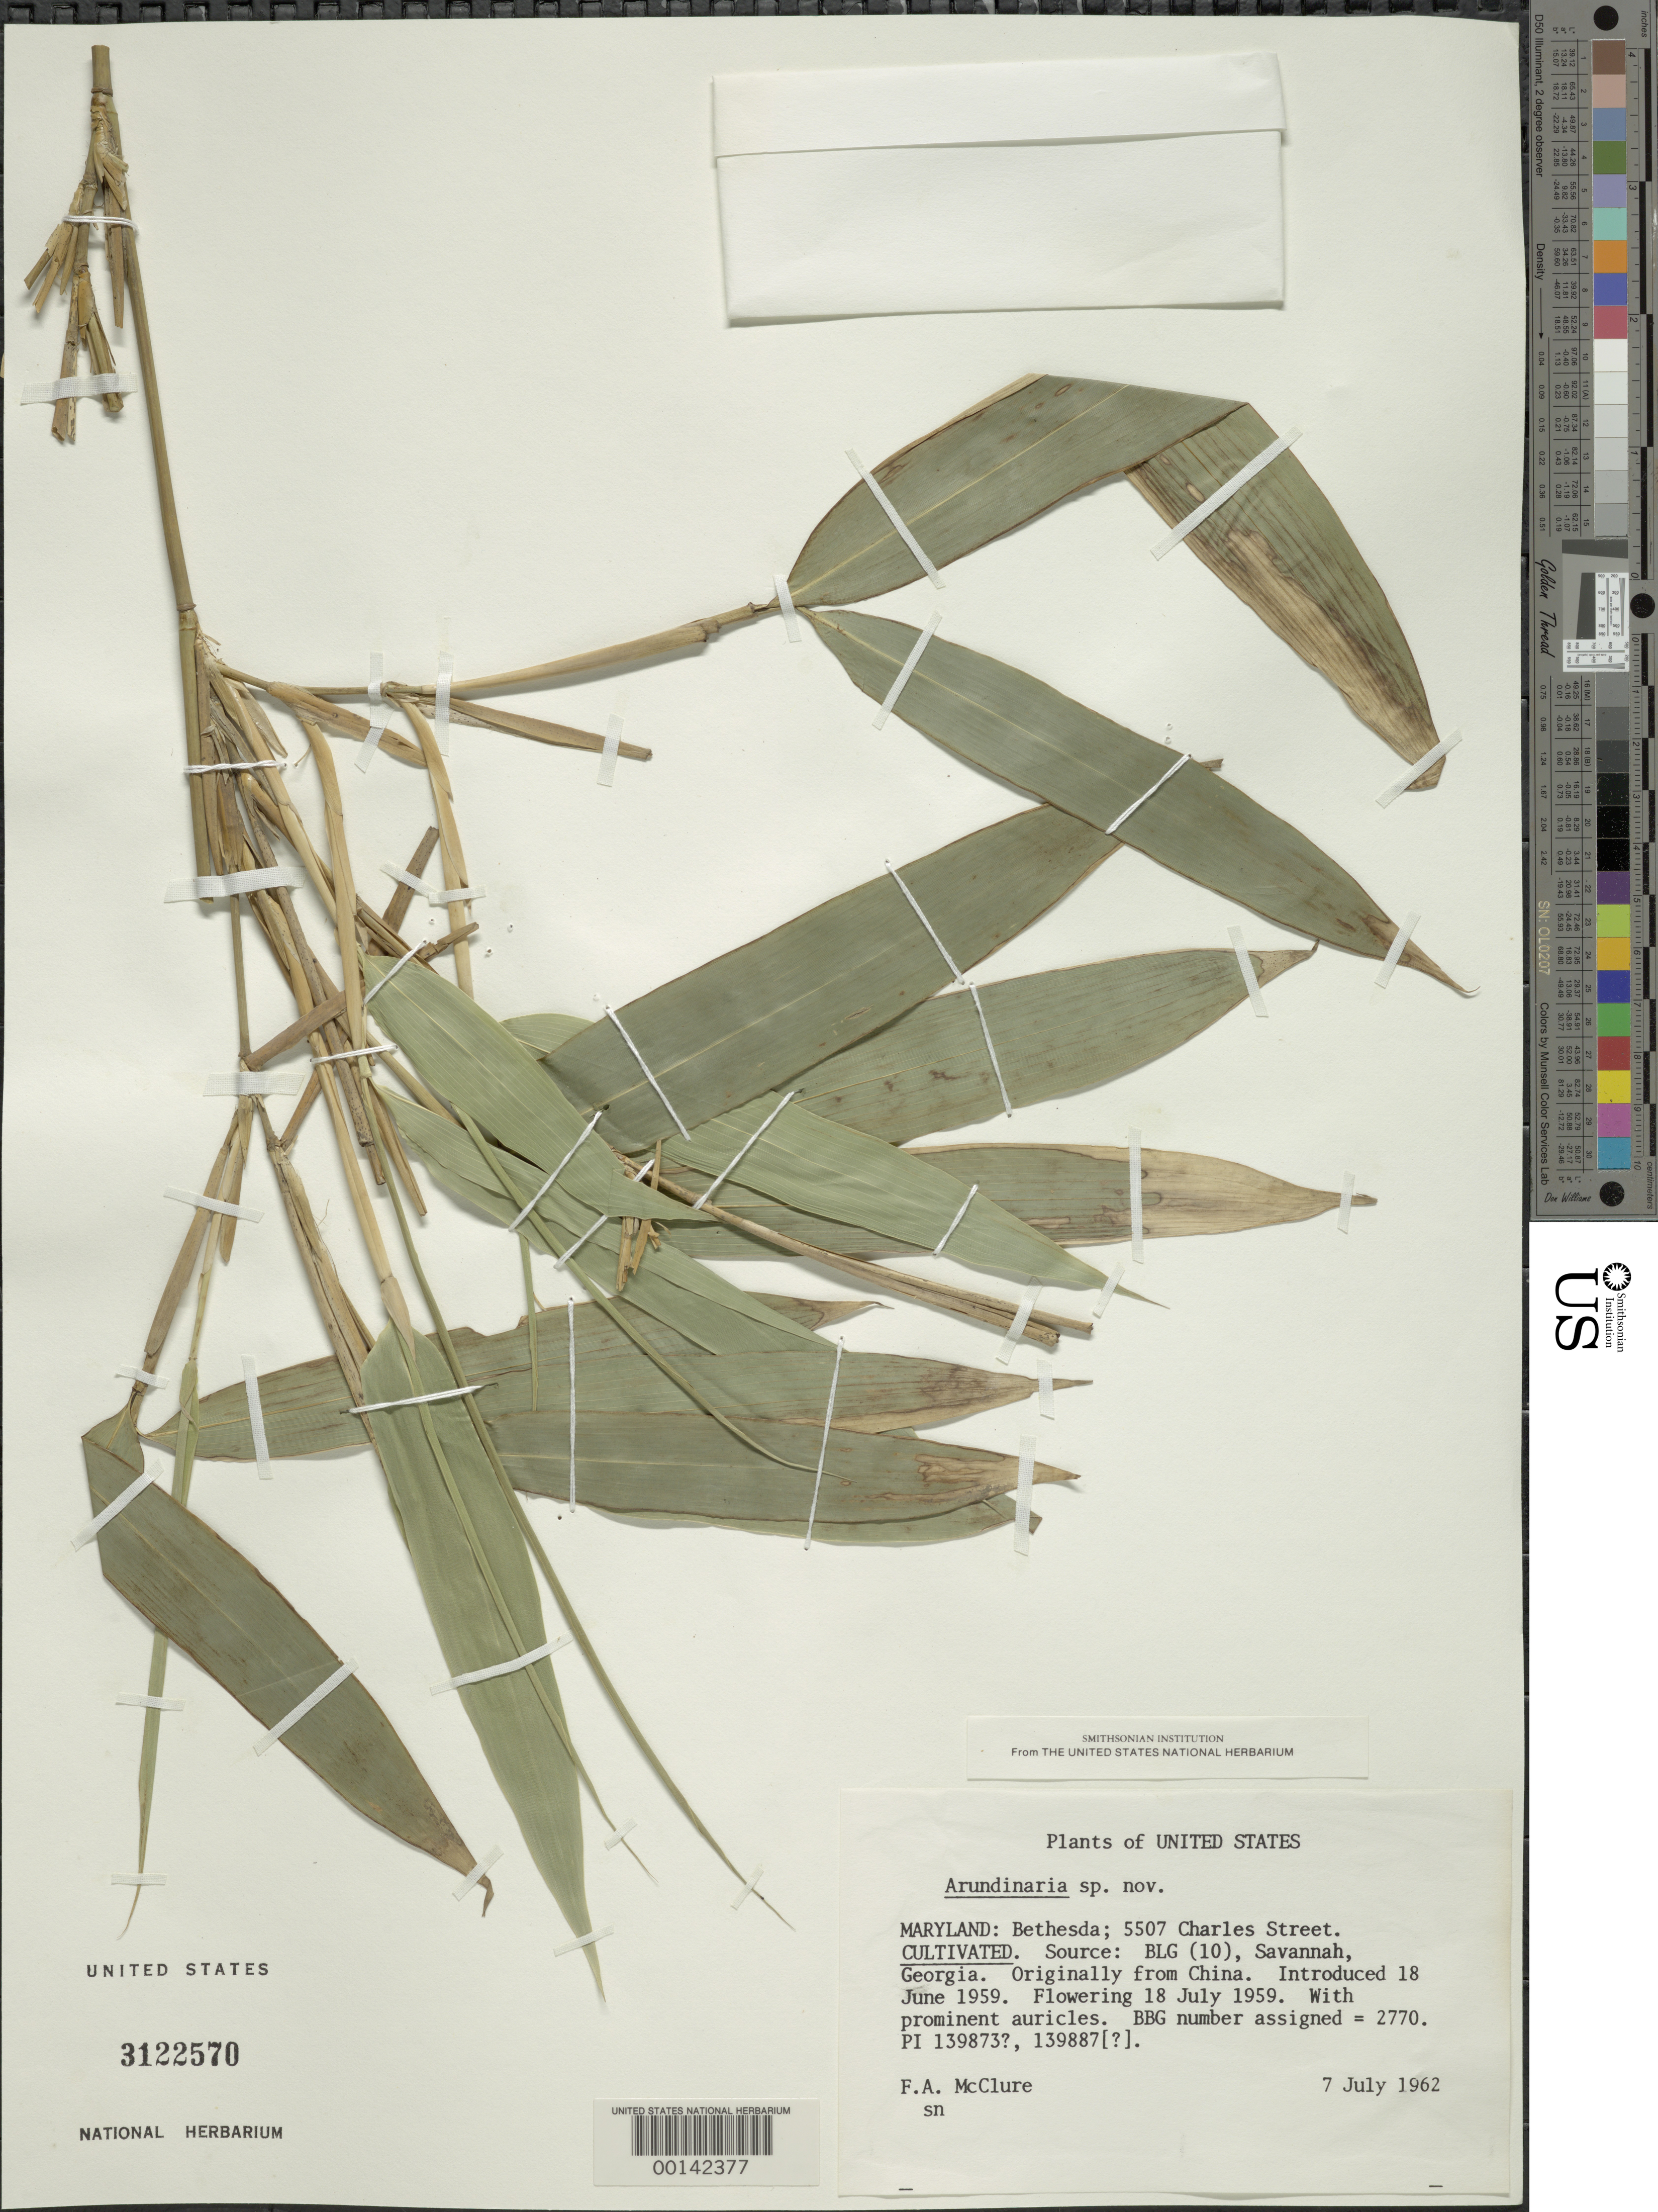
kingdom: Plantae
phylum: Tracheophyta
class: Liliopsida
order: Poales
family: Poaceae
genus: Arundinaria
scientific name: Arundinaria sp.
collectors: F. A. McClure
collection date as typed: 07 Jul 1962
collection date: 1962-07-07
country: United States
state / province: Maryland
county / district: Montgomery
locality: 5507 Charles Street, Bethesda (McClure's garden)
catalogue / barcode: US 3122570